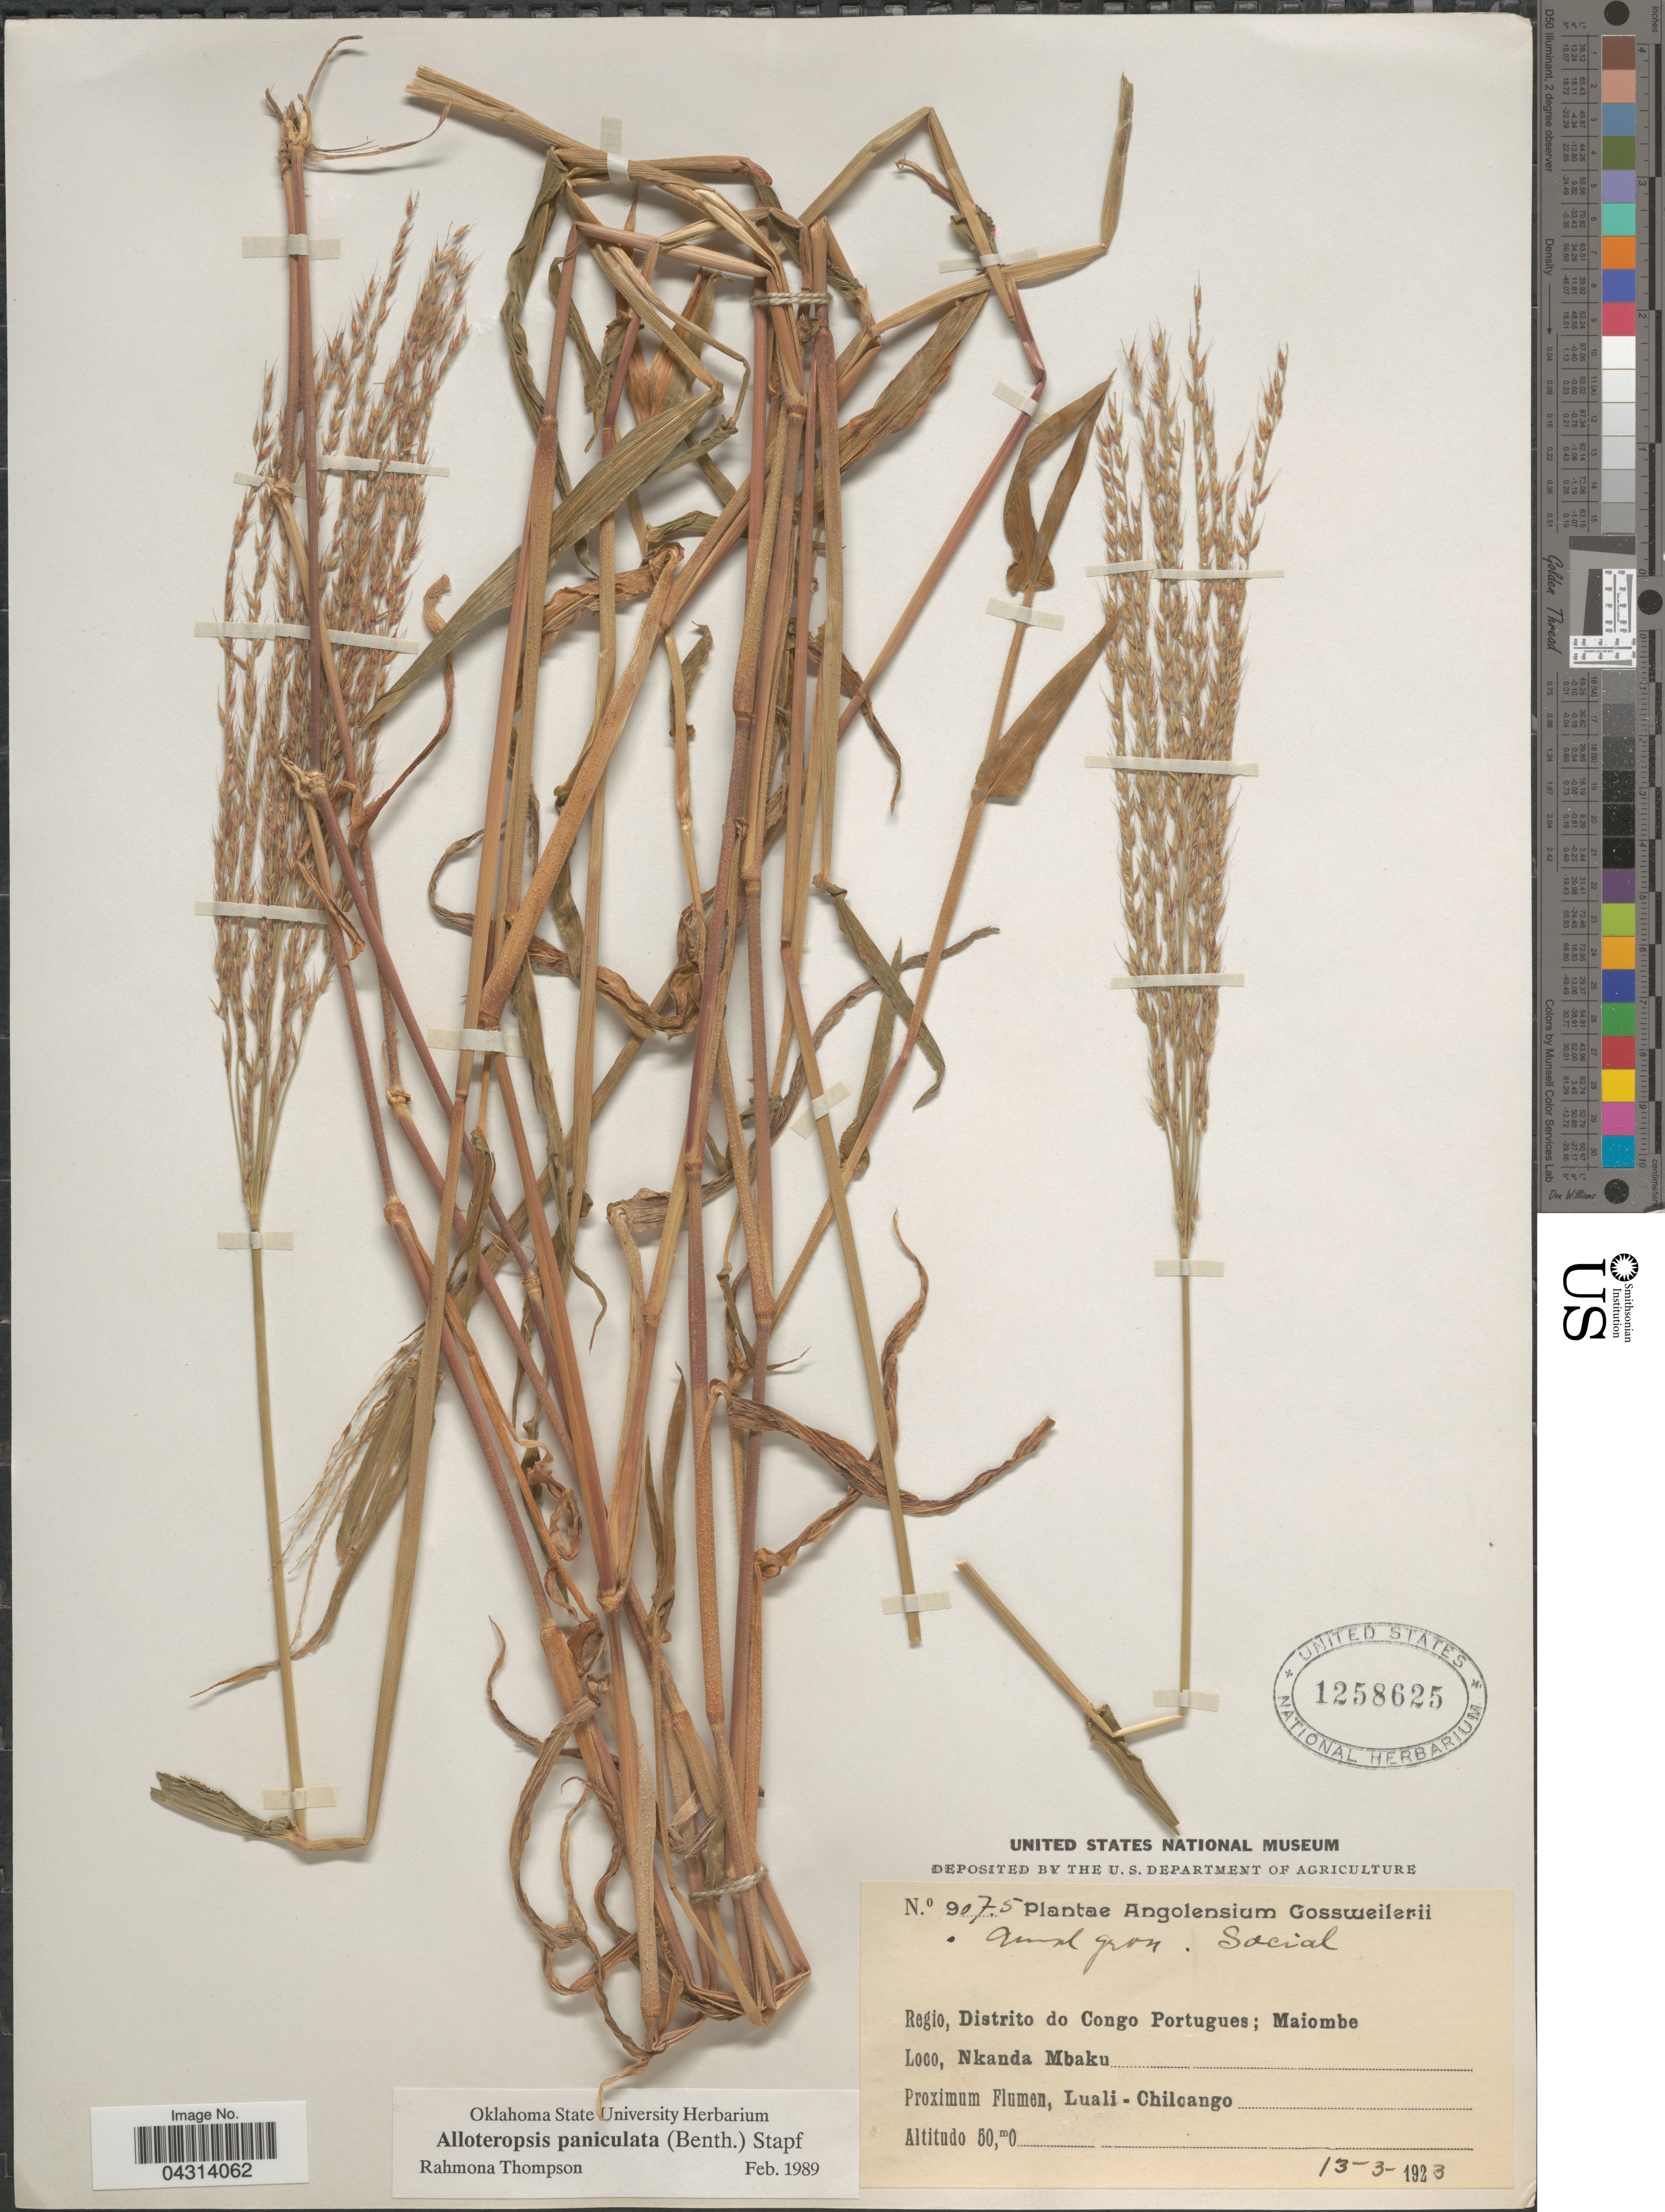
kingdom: Plantae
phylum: Tracheophyta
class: Liliopsida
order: Poales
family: Poaceae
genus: Alloteropsis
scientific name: Alloteropsis paniculata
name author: (Benth.) Stapf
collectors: -. Gossweiler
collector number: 9075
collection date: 1923-03-13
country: Angola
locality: Regio, Distrito do Congo Portugues; Maiombe. Nkanda Mbaku. Proximum Flumen, Luali - Chilcango.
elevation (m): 50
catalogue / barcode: US 1258625